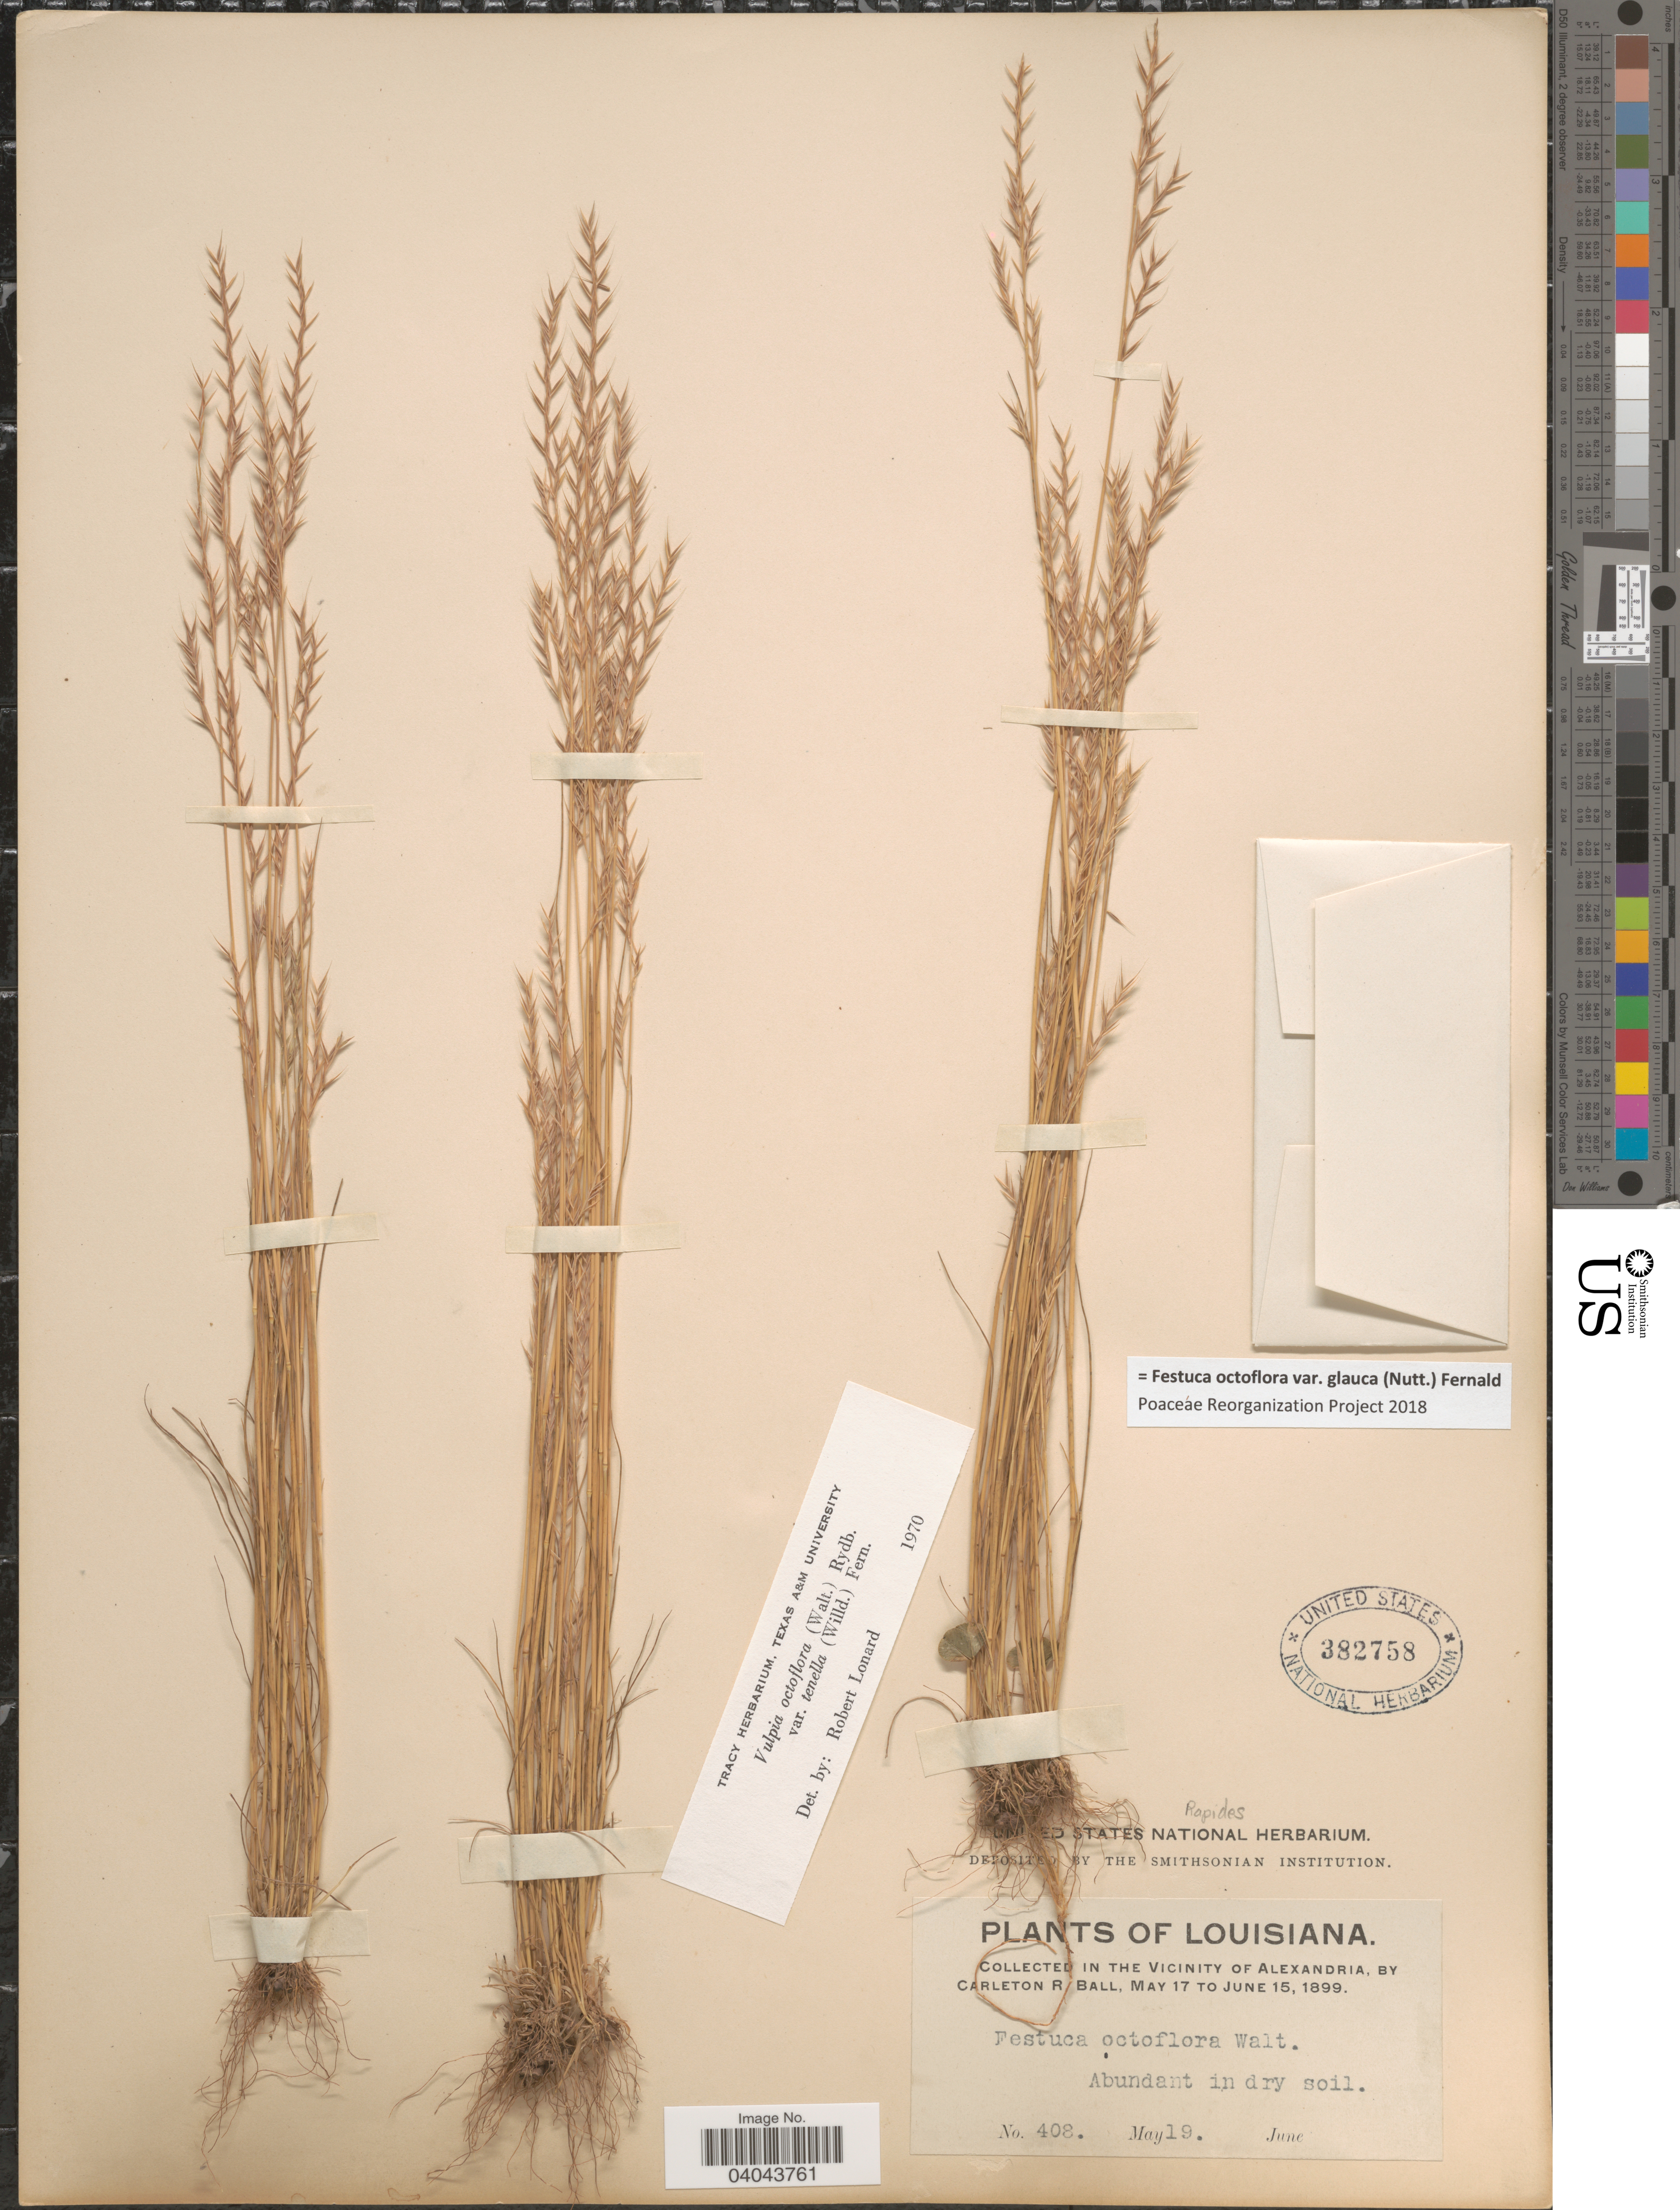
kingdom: Plantae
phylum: Tracheophyta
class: Liliopsida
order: Poales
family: Poaceae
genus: Festuca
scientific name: Festuca octoflora var. glauca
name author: (Nutt.) Fernald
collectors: C. R. Ball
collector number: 408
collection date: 1899-05-19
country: United States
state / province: Louisiana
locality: Rapides. In the Vicinity of Alexandria.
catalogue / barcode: US 382758